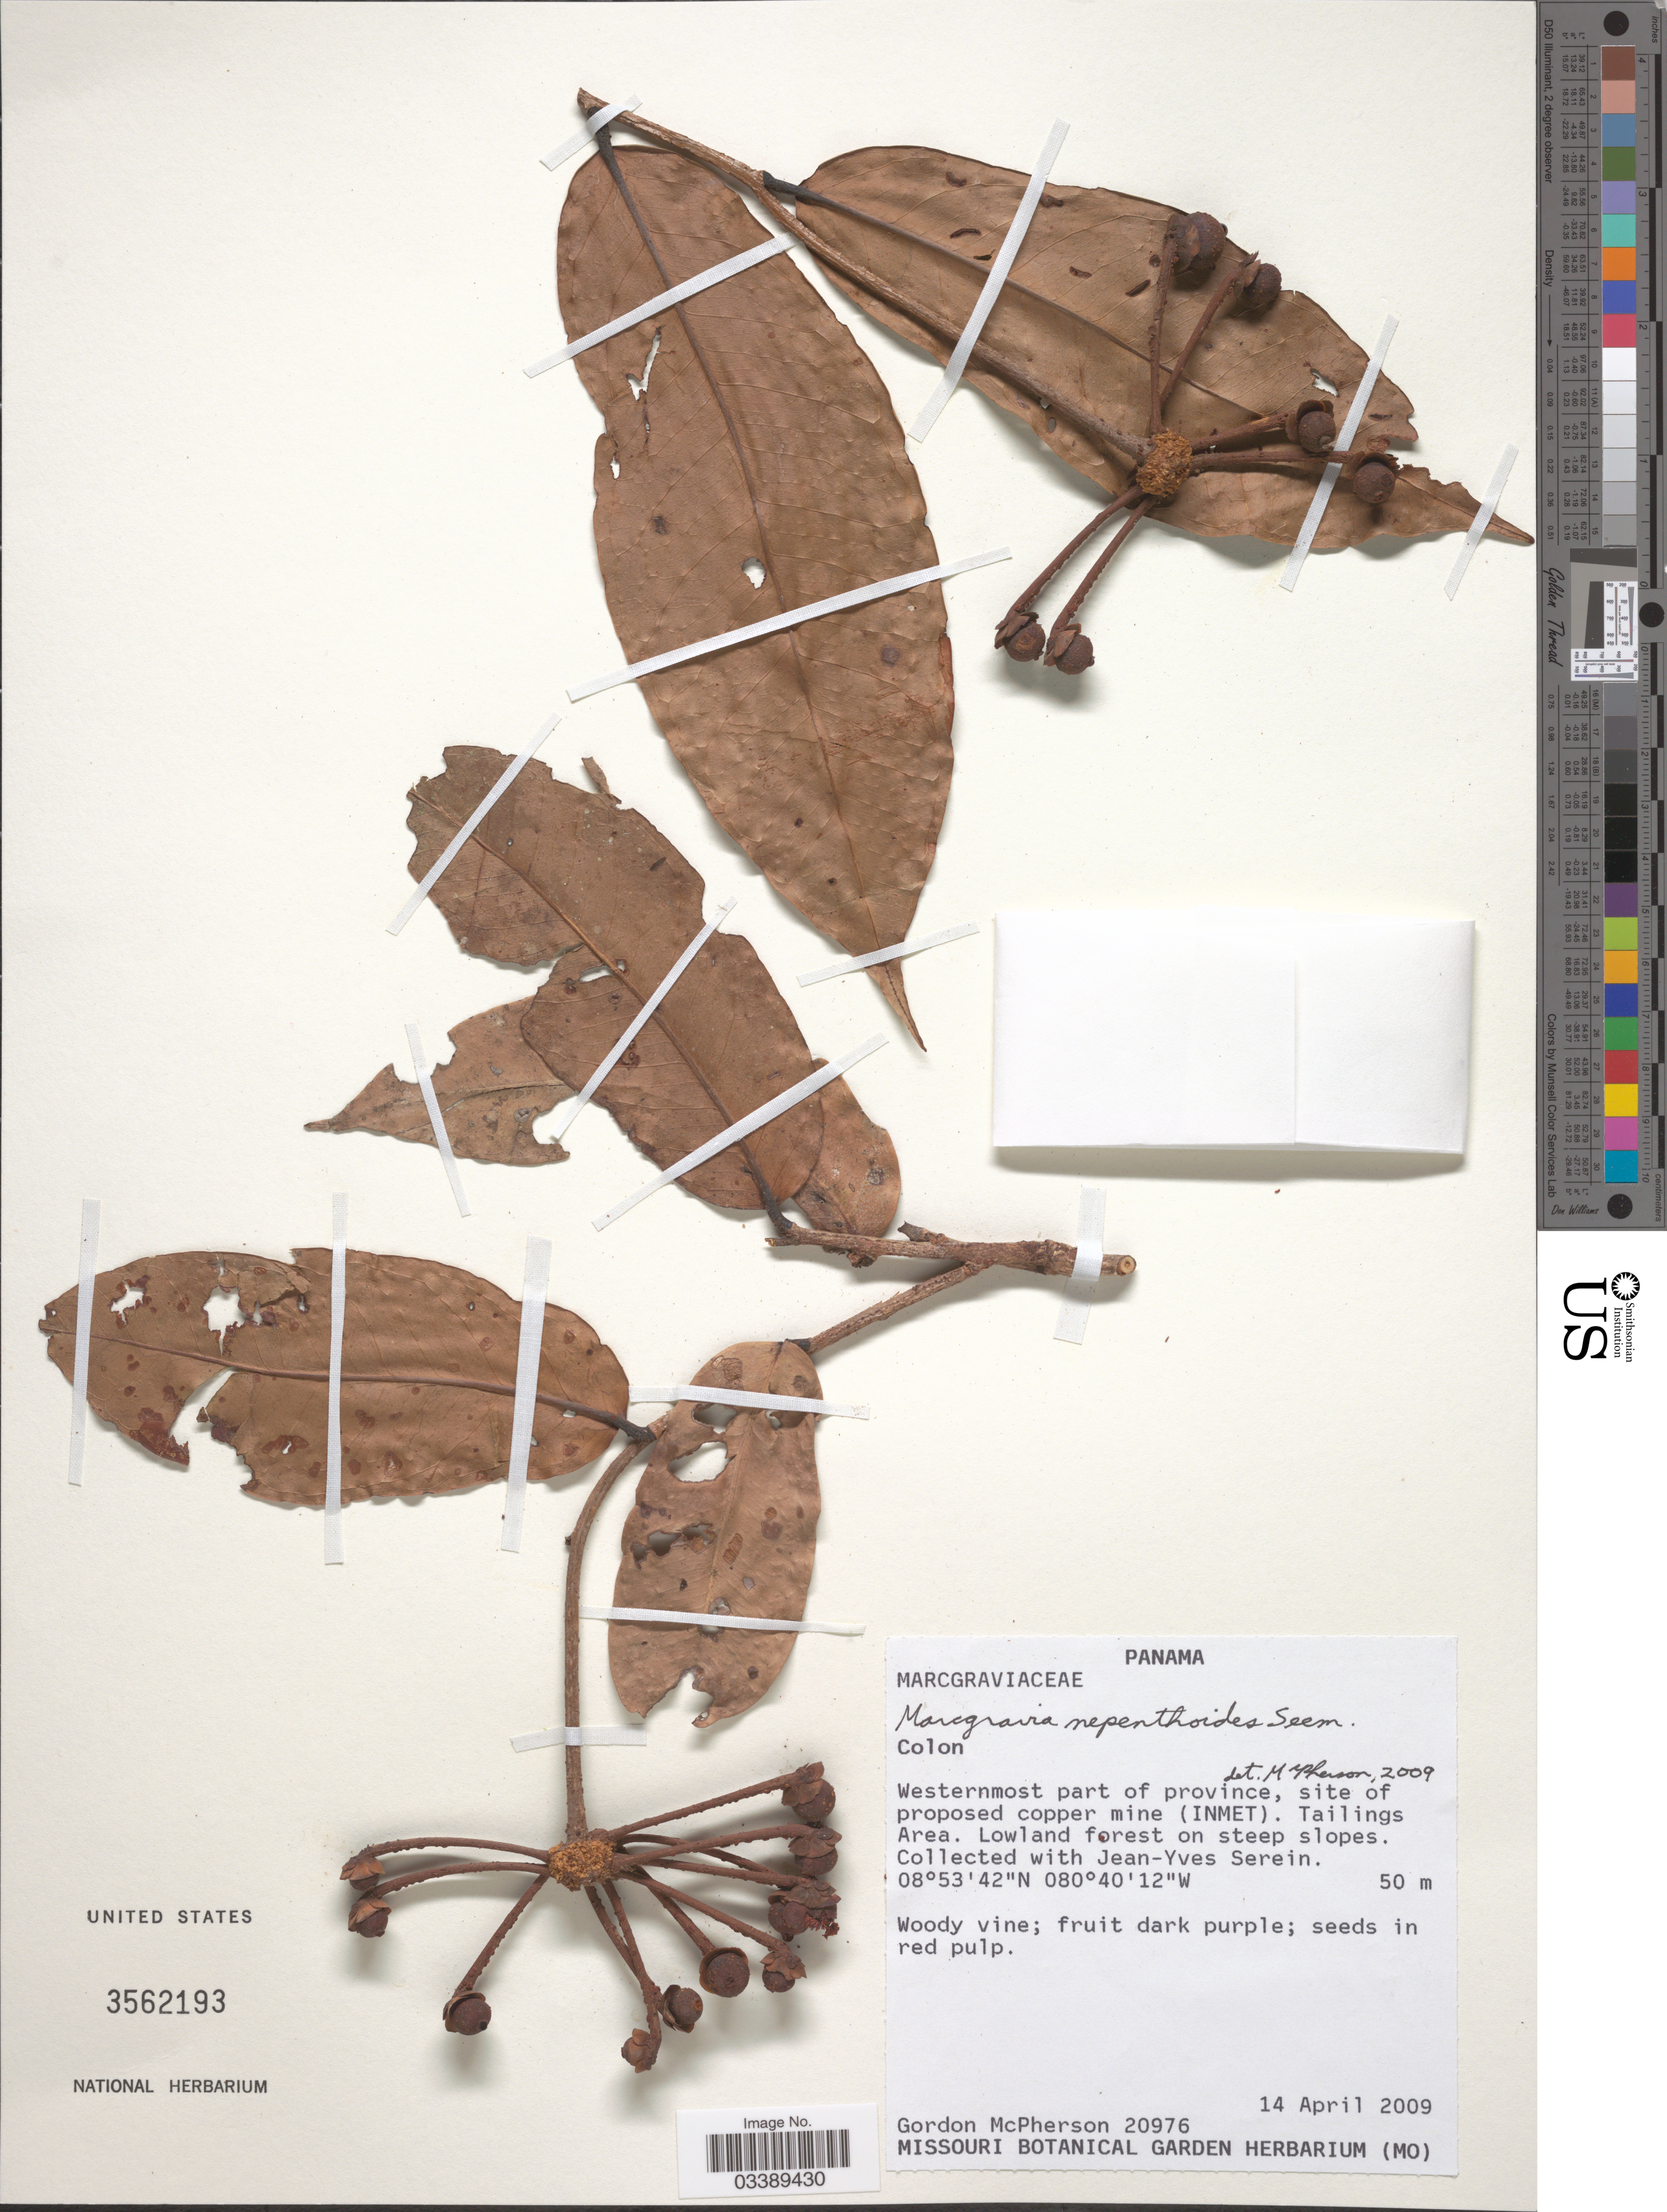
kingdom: Plantae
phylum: Tracheophyta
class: Magnoliopsida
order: Ericales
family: Marcgraviaceae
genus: Marcgravia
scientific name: Marcgravia nepenthoides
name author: Seem.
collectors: G. D. McPherson & J. Serein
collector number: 20976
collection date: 2009-04-14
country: Panama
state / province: Colón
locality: Westernmost part of province, site of proposed copper mine (INMET). Tailings Area.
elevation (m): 50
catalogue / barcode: US 3562193